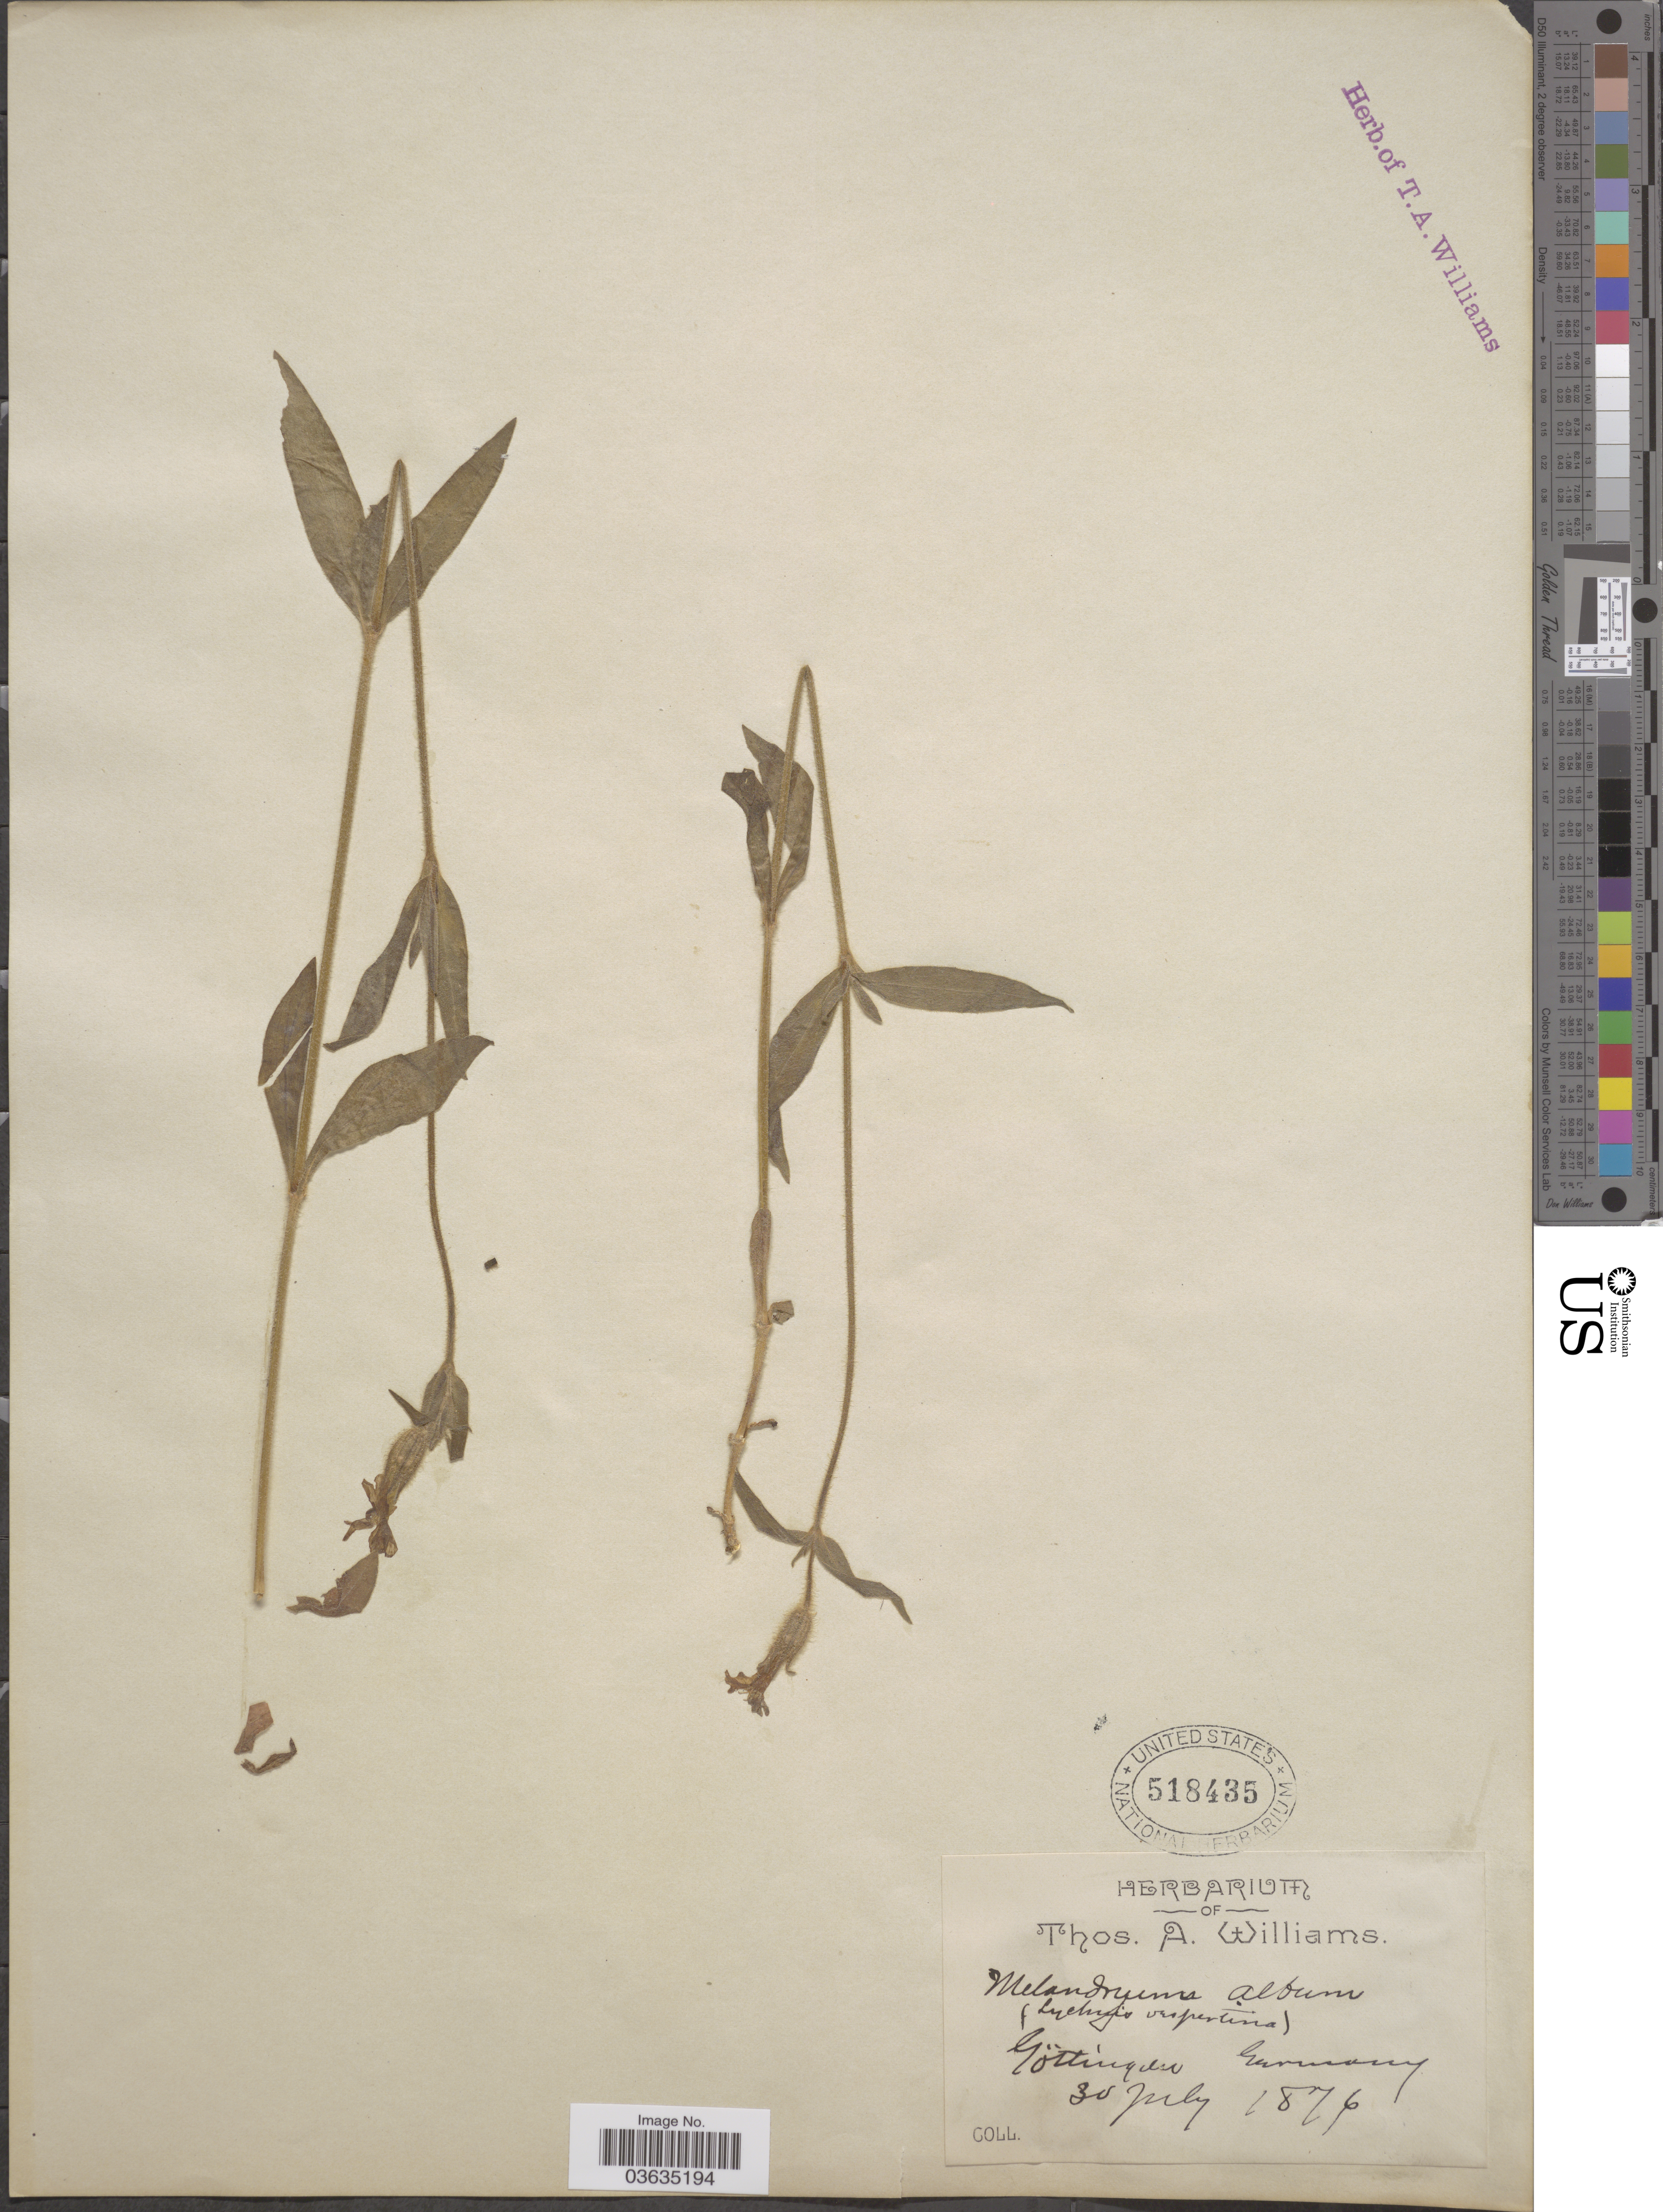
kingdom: Plantae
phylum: Tracheophyta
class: Magnoliopsida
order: Caryophyllales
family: Caryophyllaceae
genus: Silene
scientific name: Silene latifolia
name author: Poir.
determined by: Strong, Mark T., (BOT), Smithsonian Institution - National Museum of Natural History (UNITED STATES)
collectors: ex herb. Thos. A. Williams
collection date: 1876-07-30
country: Germany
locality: Göttingen.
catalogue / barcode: US 518435